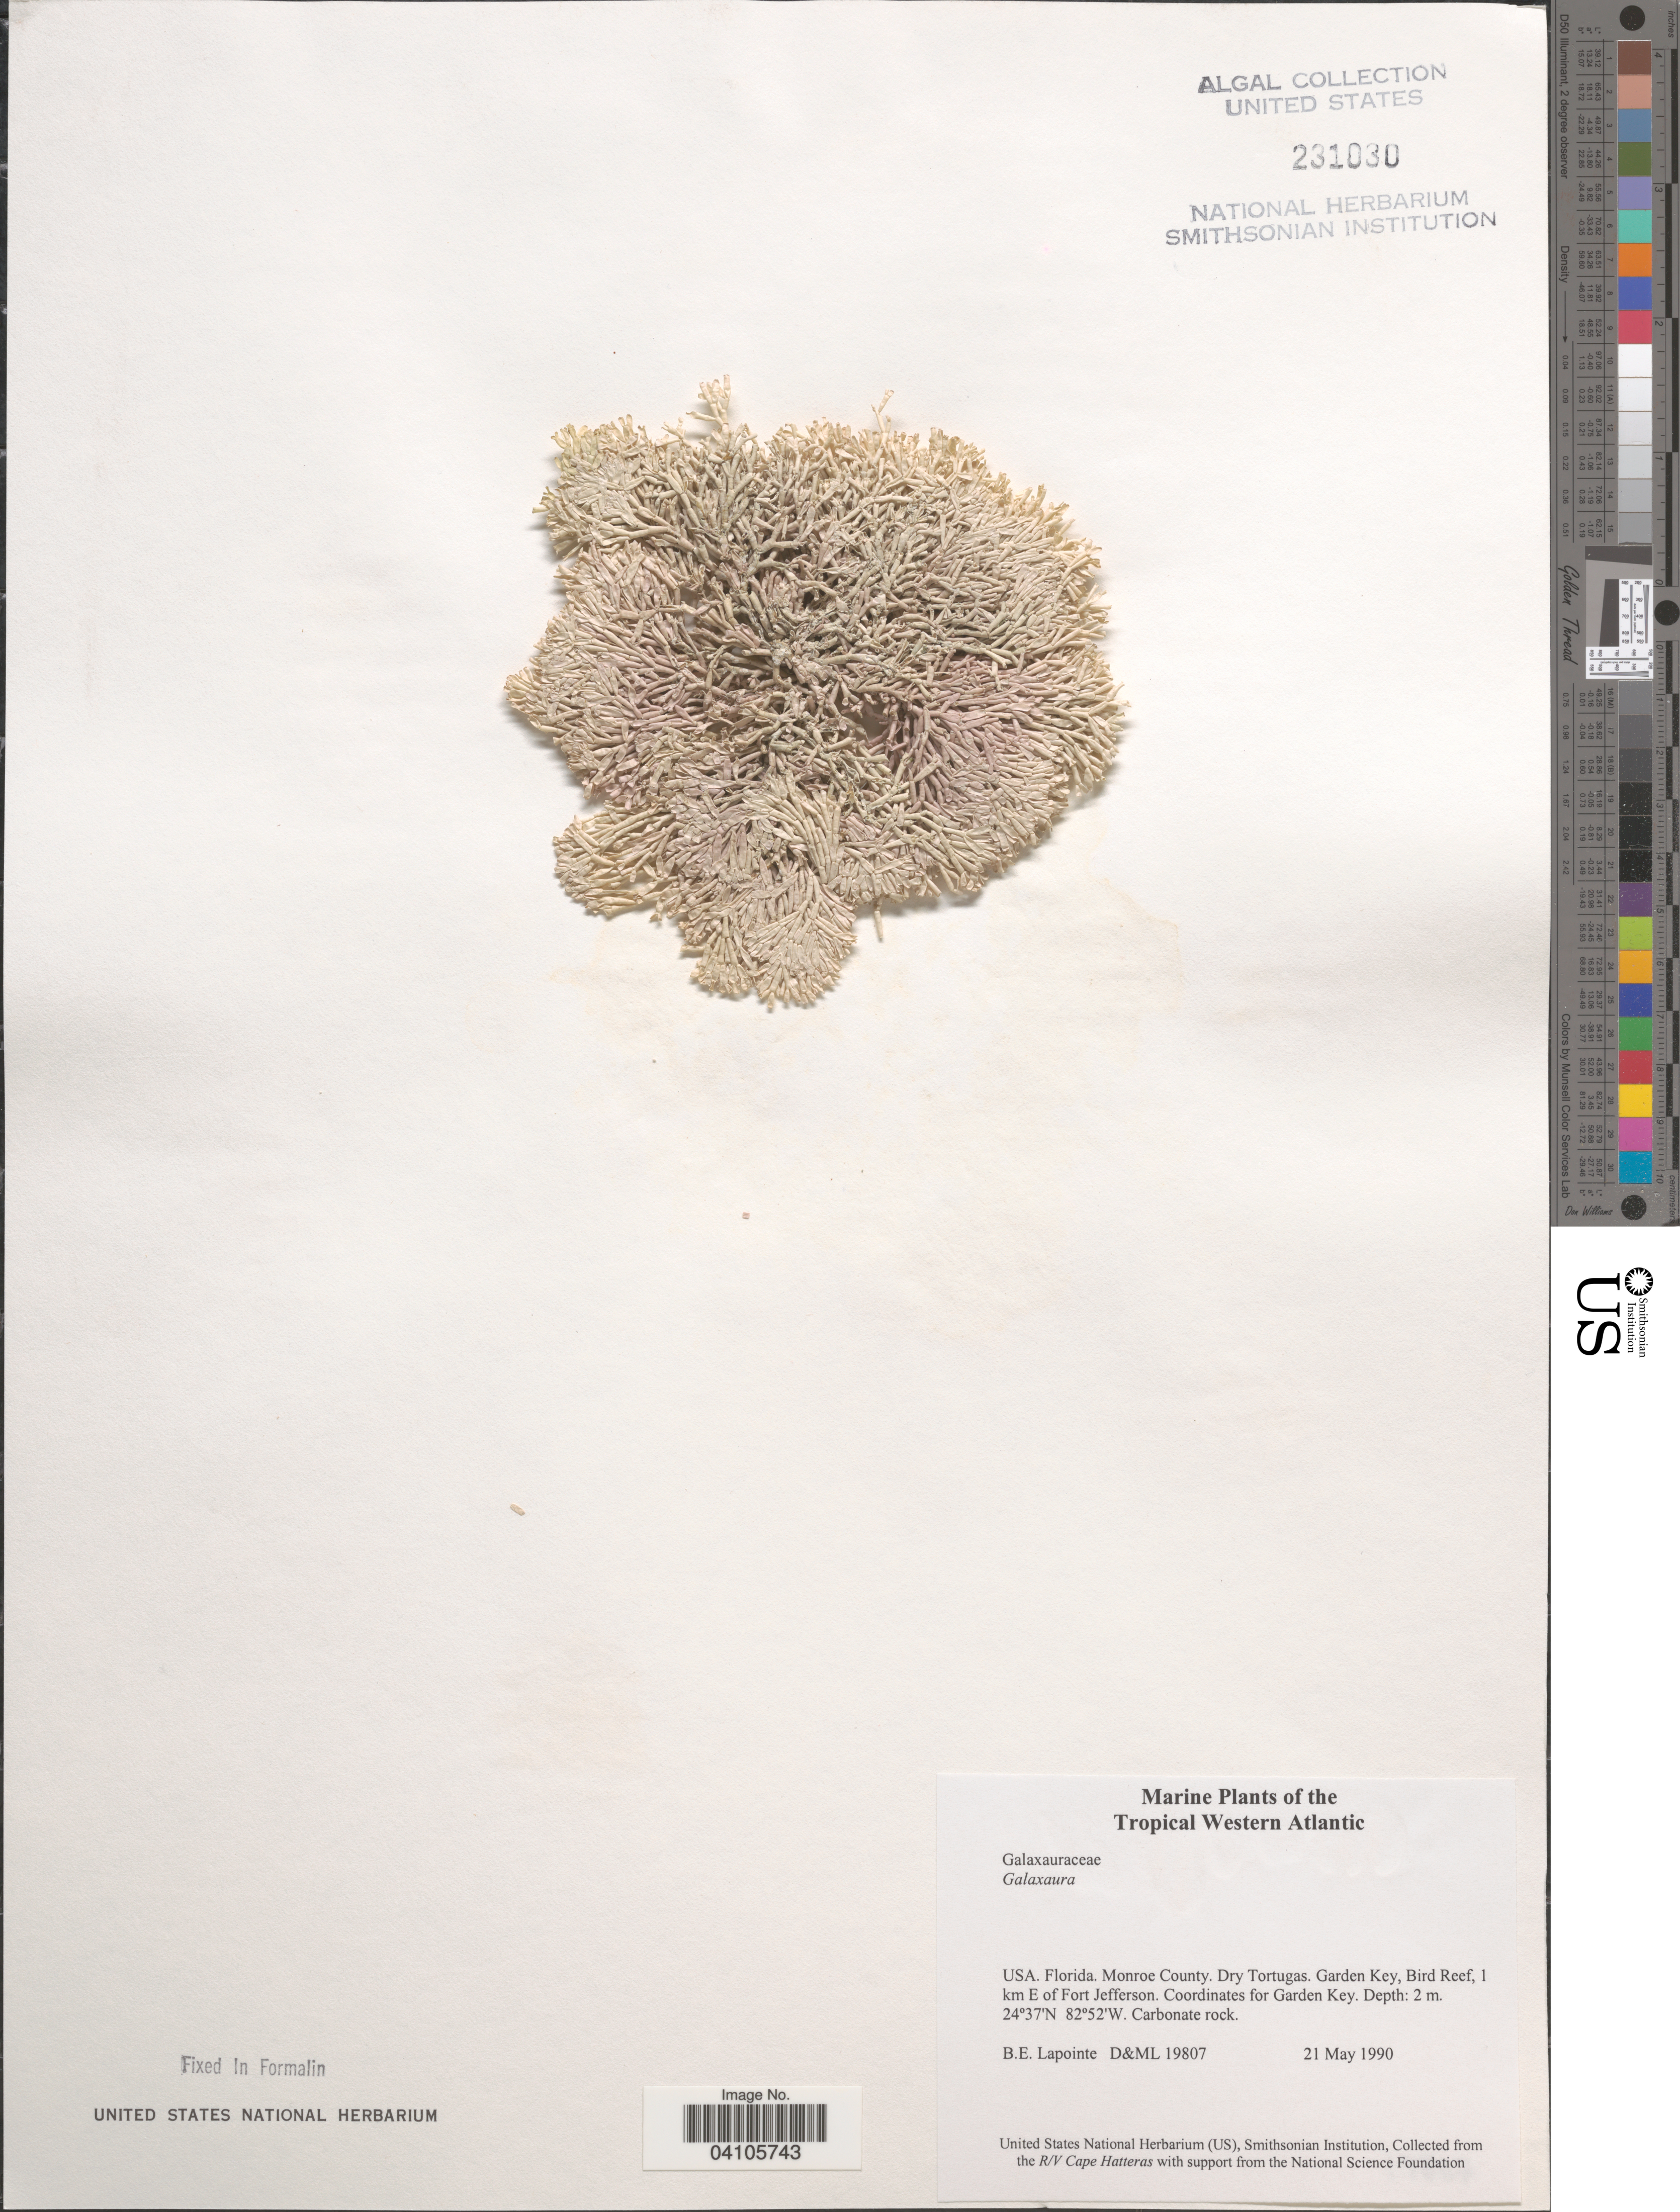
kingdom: Plantae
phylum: Rhodophyta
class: Florideophyceae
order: Nemaliales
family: Galaxauraceae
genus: Galaxaura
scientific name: Galaxaura sp.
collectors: B. Lapointe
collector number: D&ML19807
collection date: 1990-05-21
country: United States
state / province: Florida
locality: The Tropical Western Atlantic. Monroe County. Dry Tortugas. Garden Key, Bird Reef, 1 km E of Fort Jefferson. Coordinates for Garden Key.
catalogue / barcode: US 231030